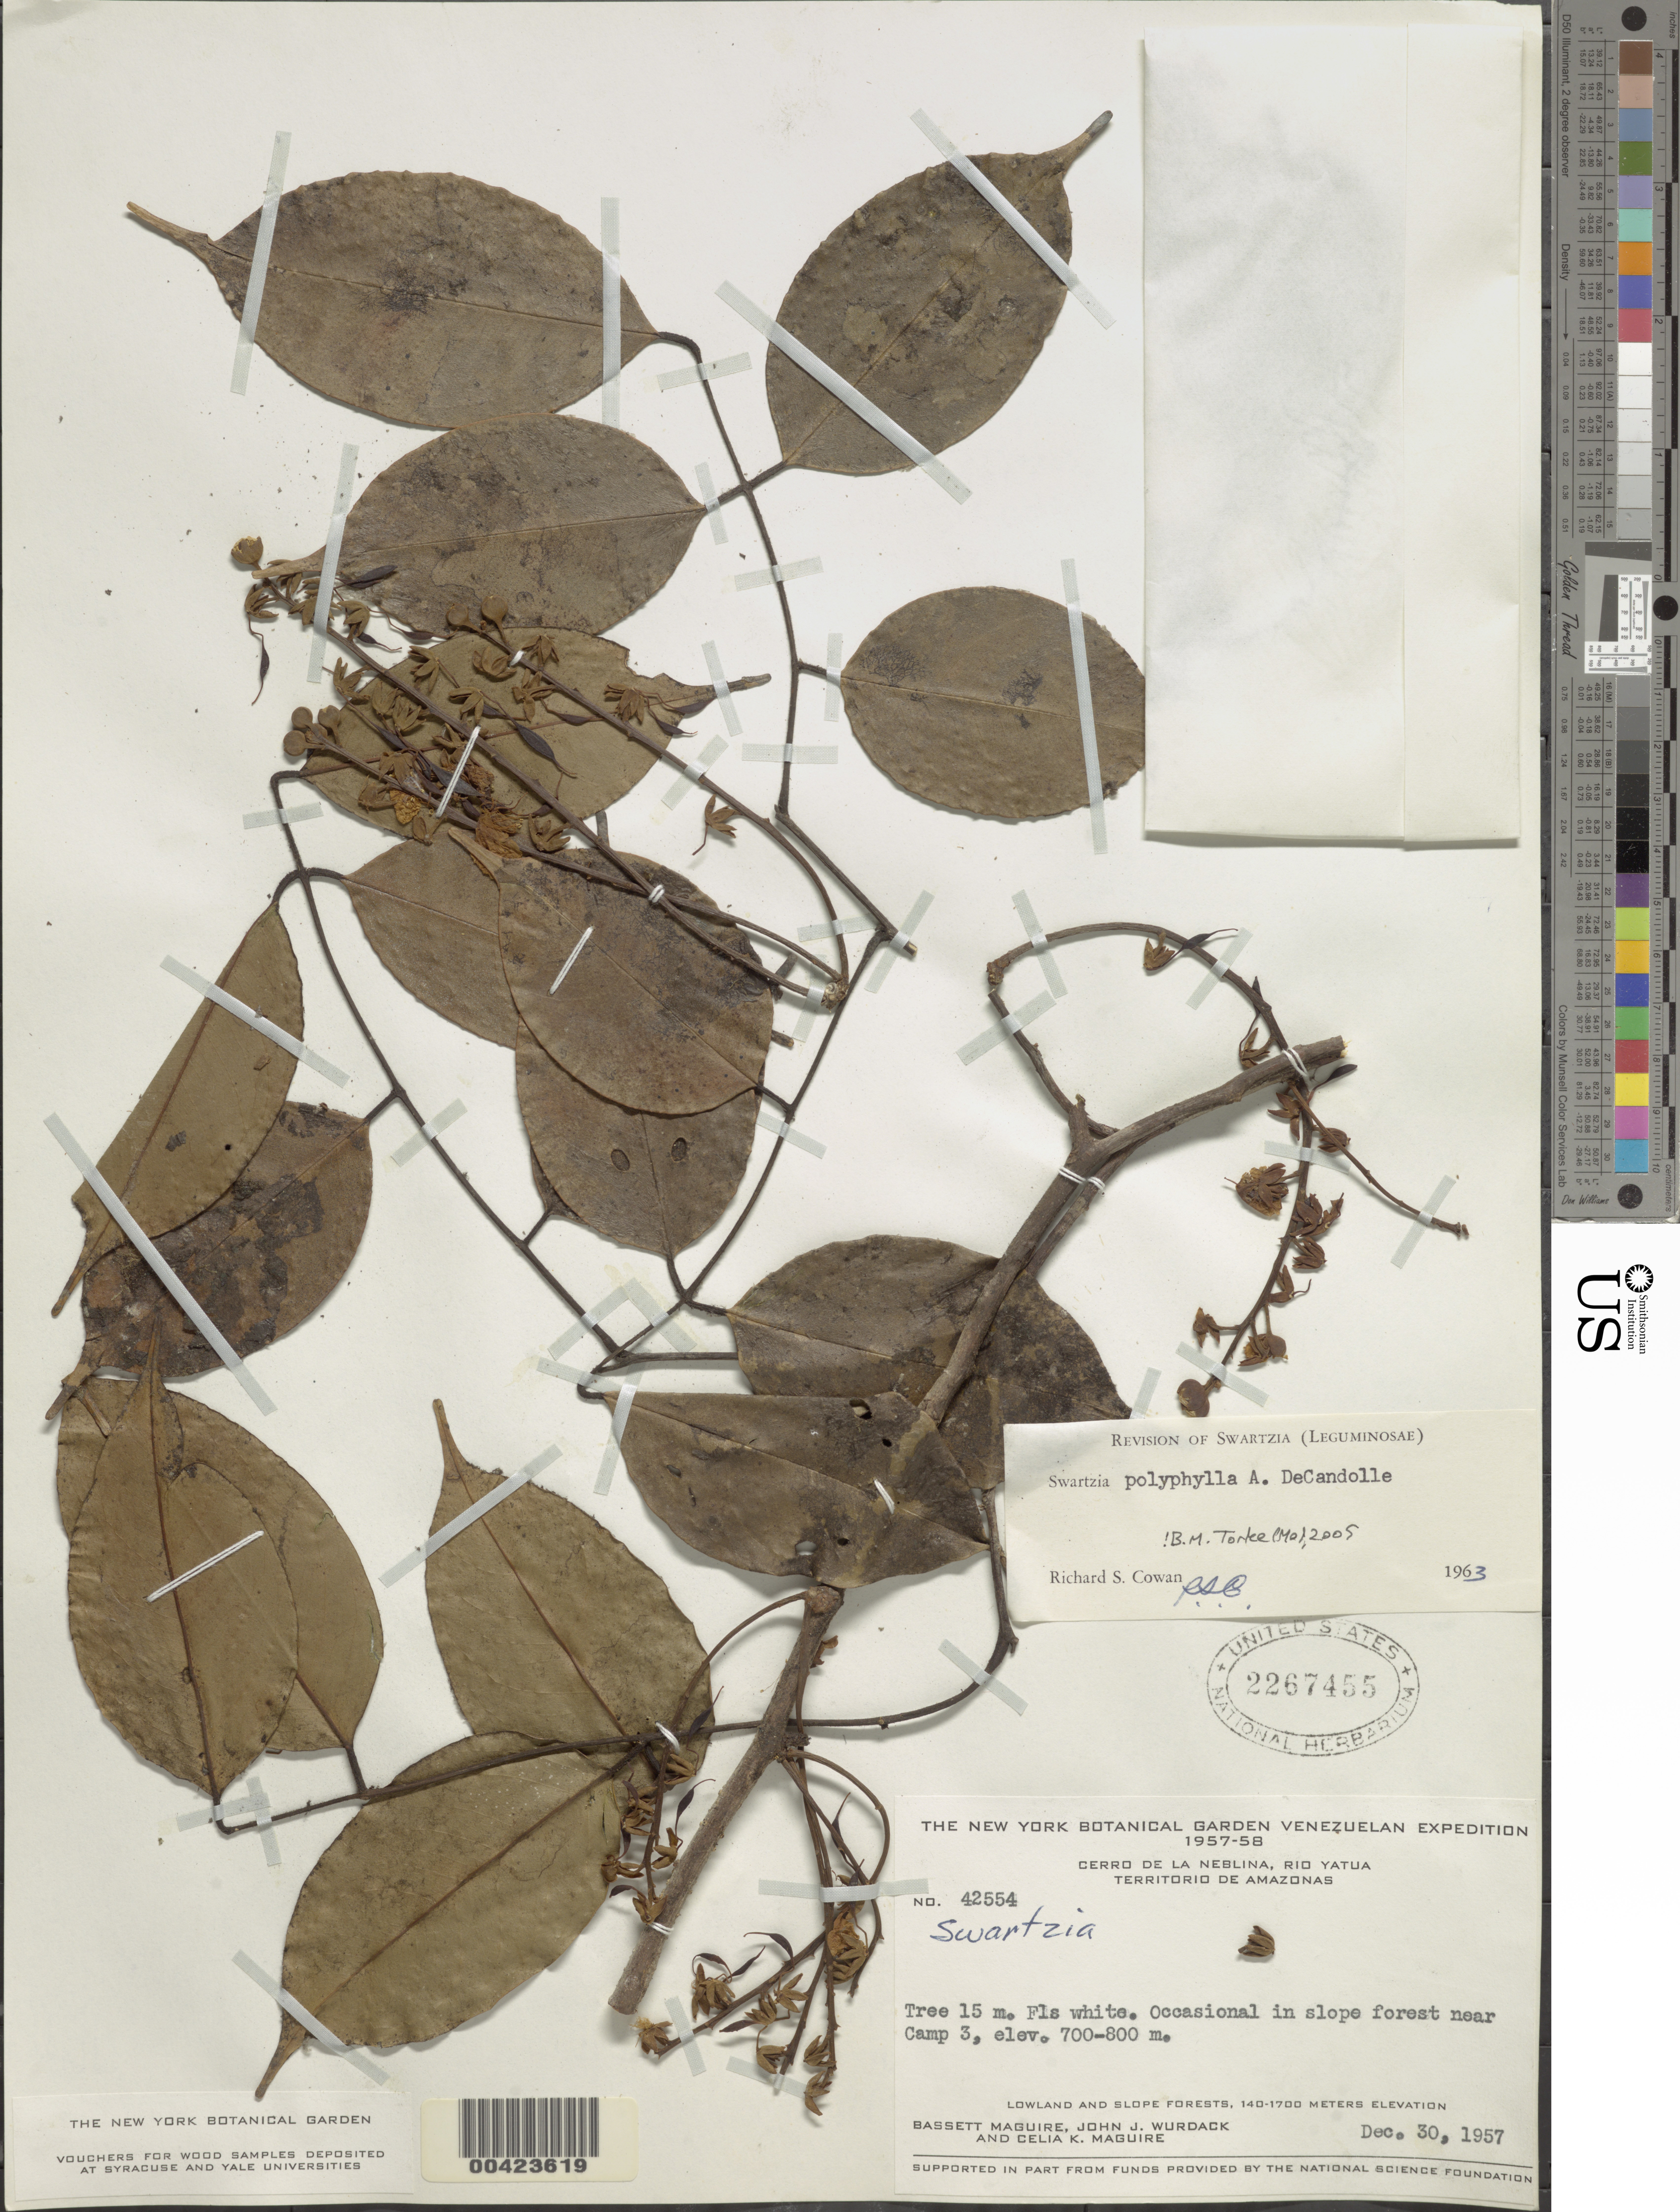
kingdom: Plantae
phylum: Tracheophyta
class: Magnoliopsida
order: Fabales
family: Fabaceae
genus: Swartzia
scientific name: Swartzia polyphylla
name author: DC.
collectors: B. Maguire, J. J. Wurdack & C. K. Maguire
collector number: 42554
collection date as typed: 30 Dec 1957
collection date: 1957-12-30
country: Venezuela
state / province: Amazonas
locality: Neblina, cerro de la; near camp 3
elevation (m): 700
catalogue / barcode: US 2267455